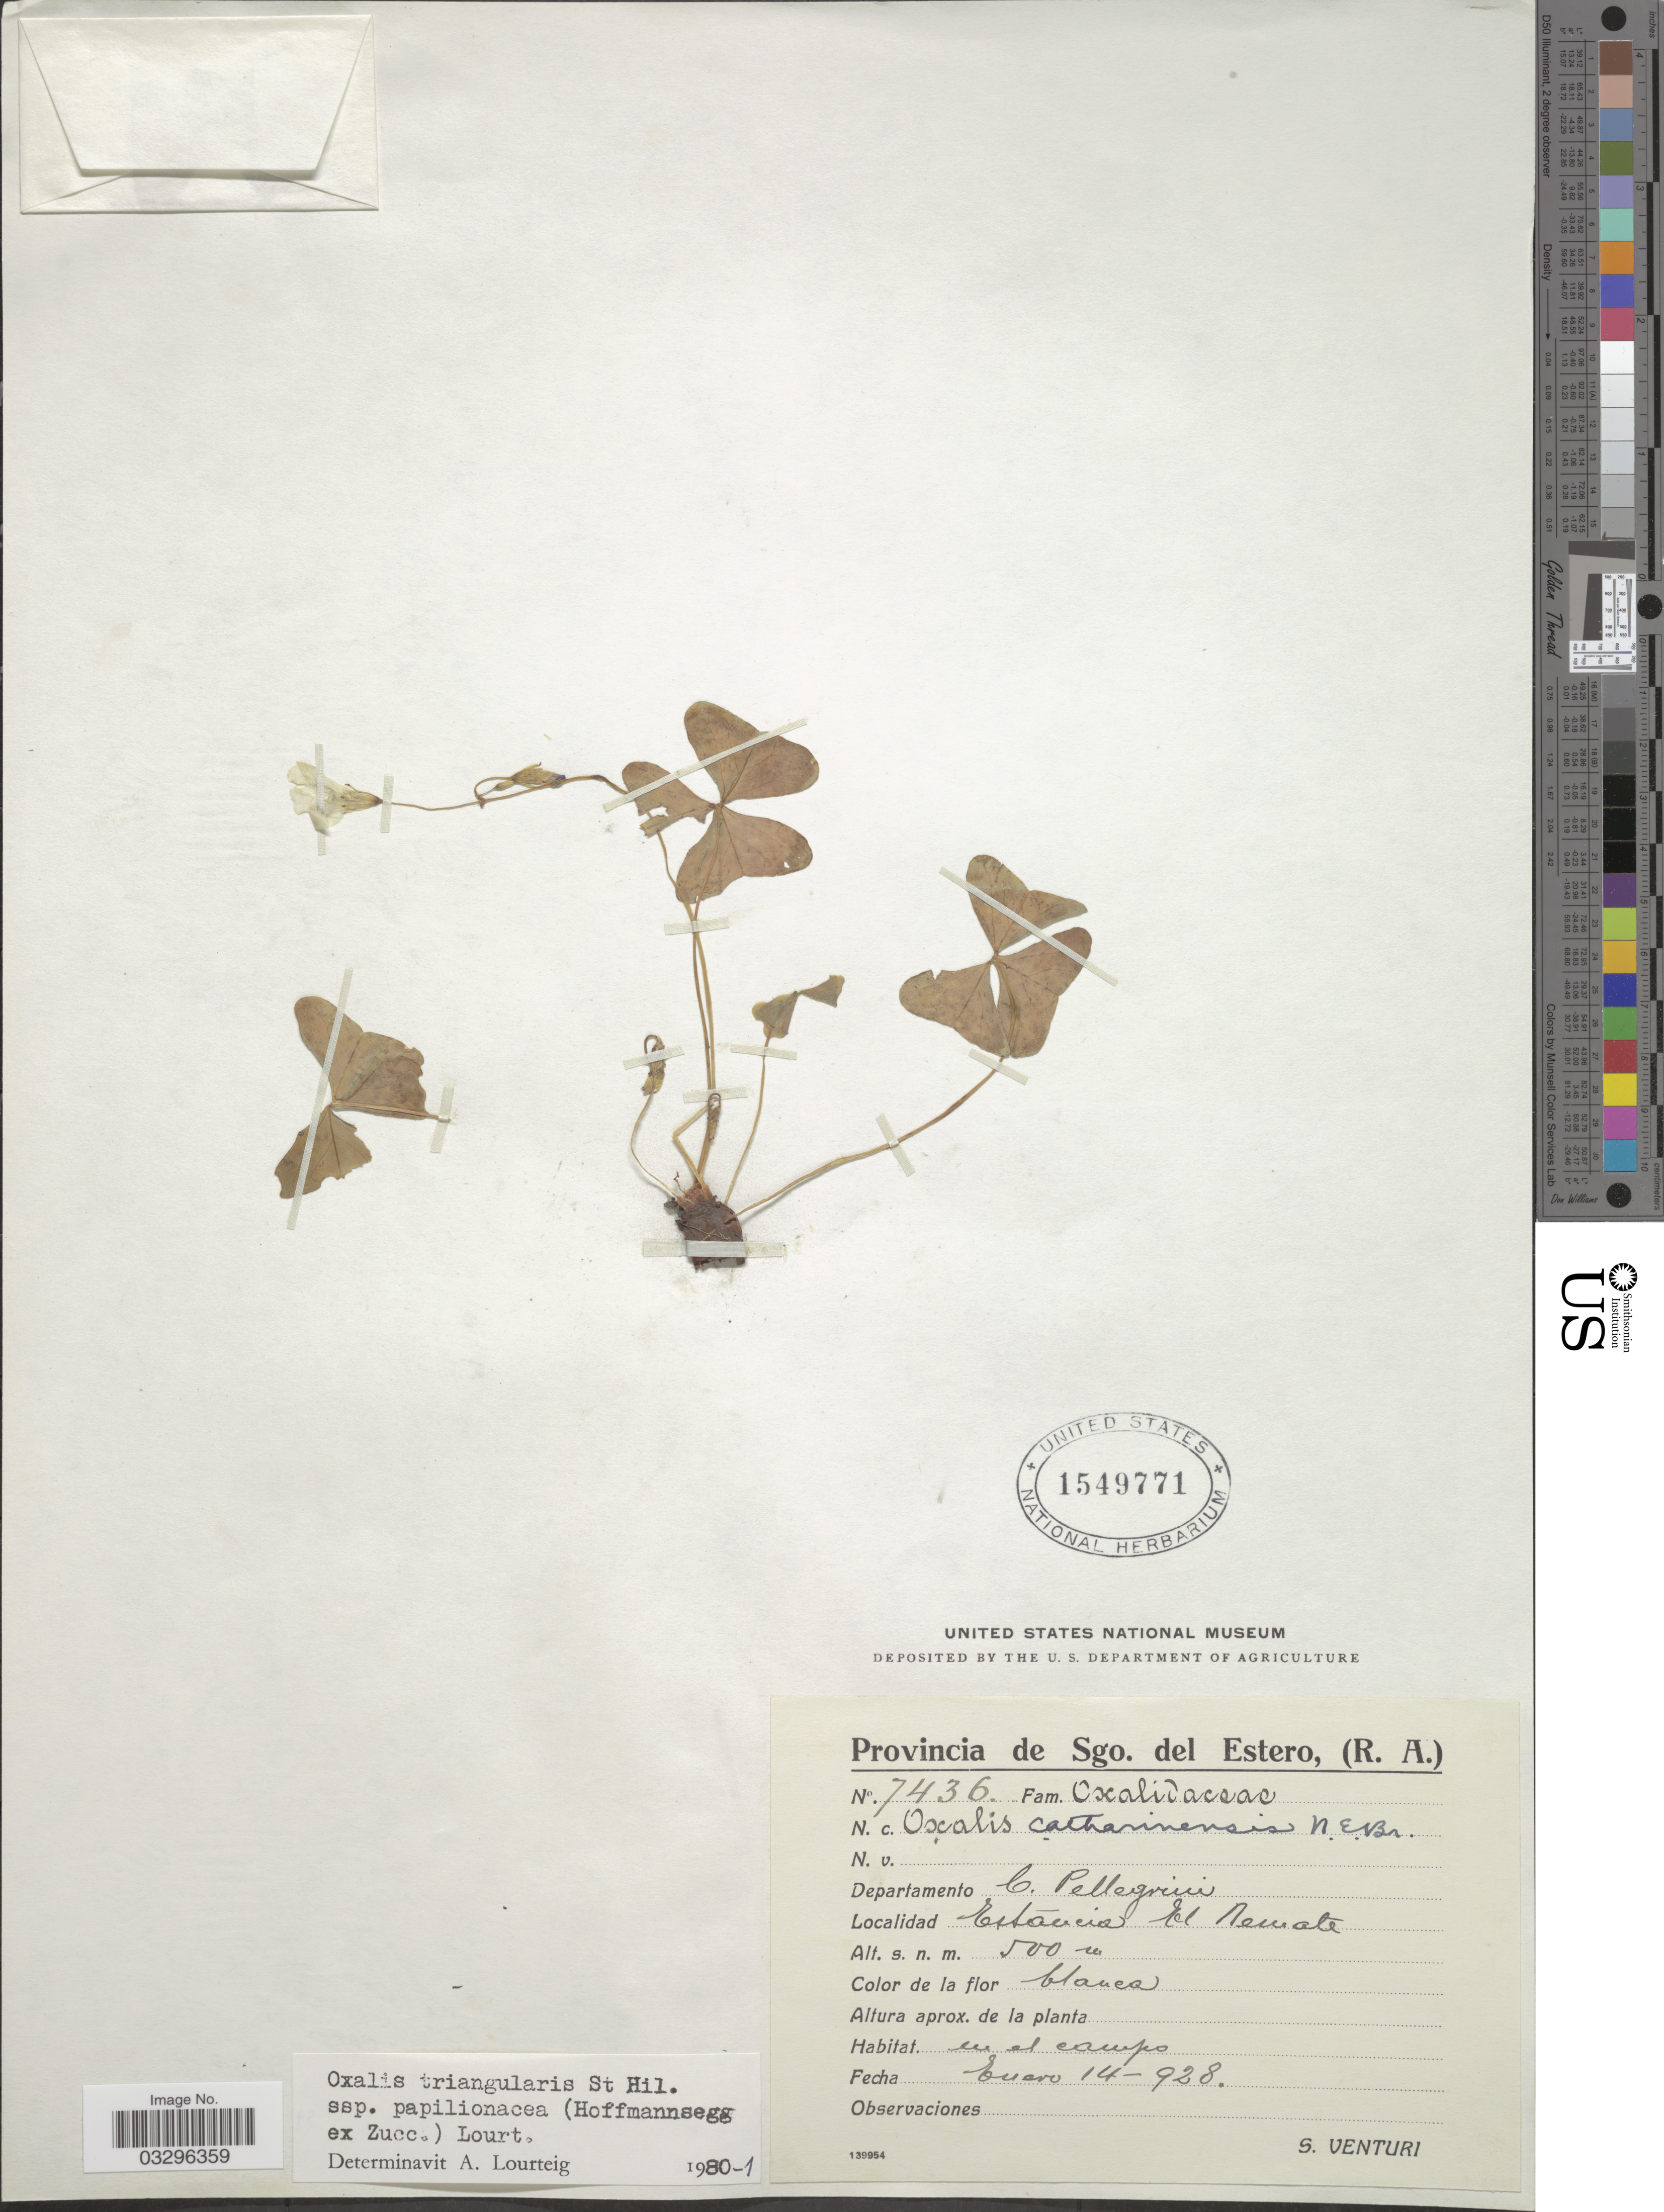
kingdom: Plantae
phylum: Tracheophyta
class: Magnoliopsida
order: Oxalidales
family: Oxalidaceae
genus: Oxalis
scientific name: Oxalis triangularis subsp. papilionacea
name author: (Hoffmanns. ex Zucc.) Lourteig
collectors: S. Venturi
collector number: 7436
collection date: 1928-01-14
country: Argentina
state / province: Santiago del Estero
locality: Departamento C. Pellegrini, Estancia El Remate.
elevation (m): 500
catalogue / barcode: US 1549771